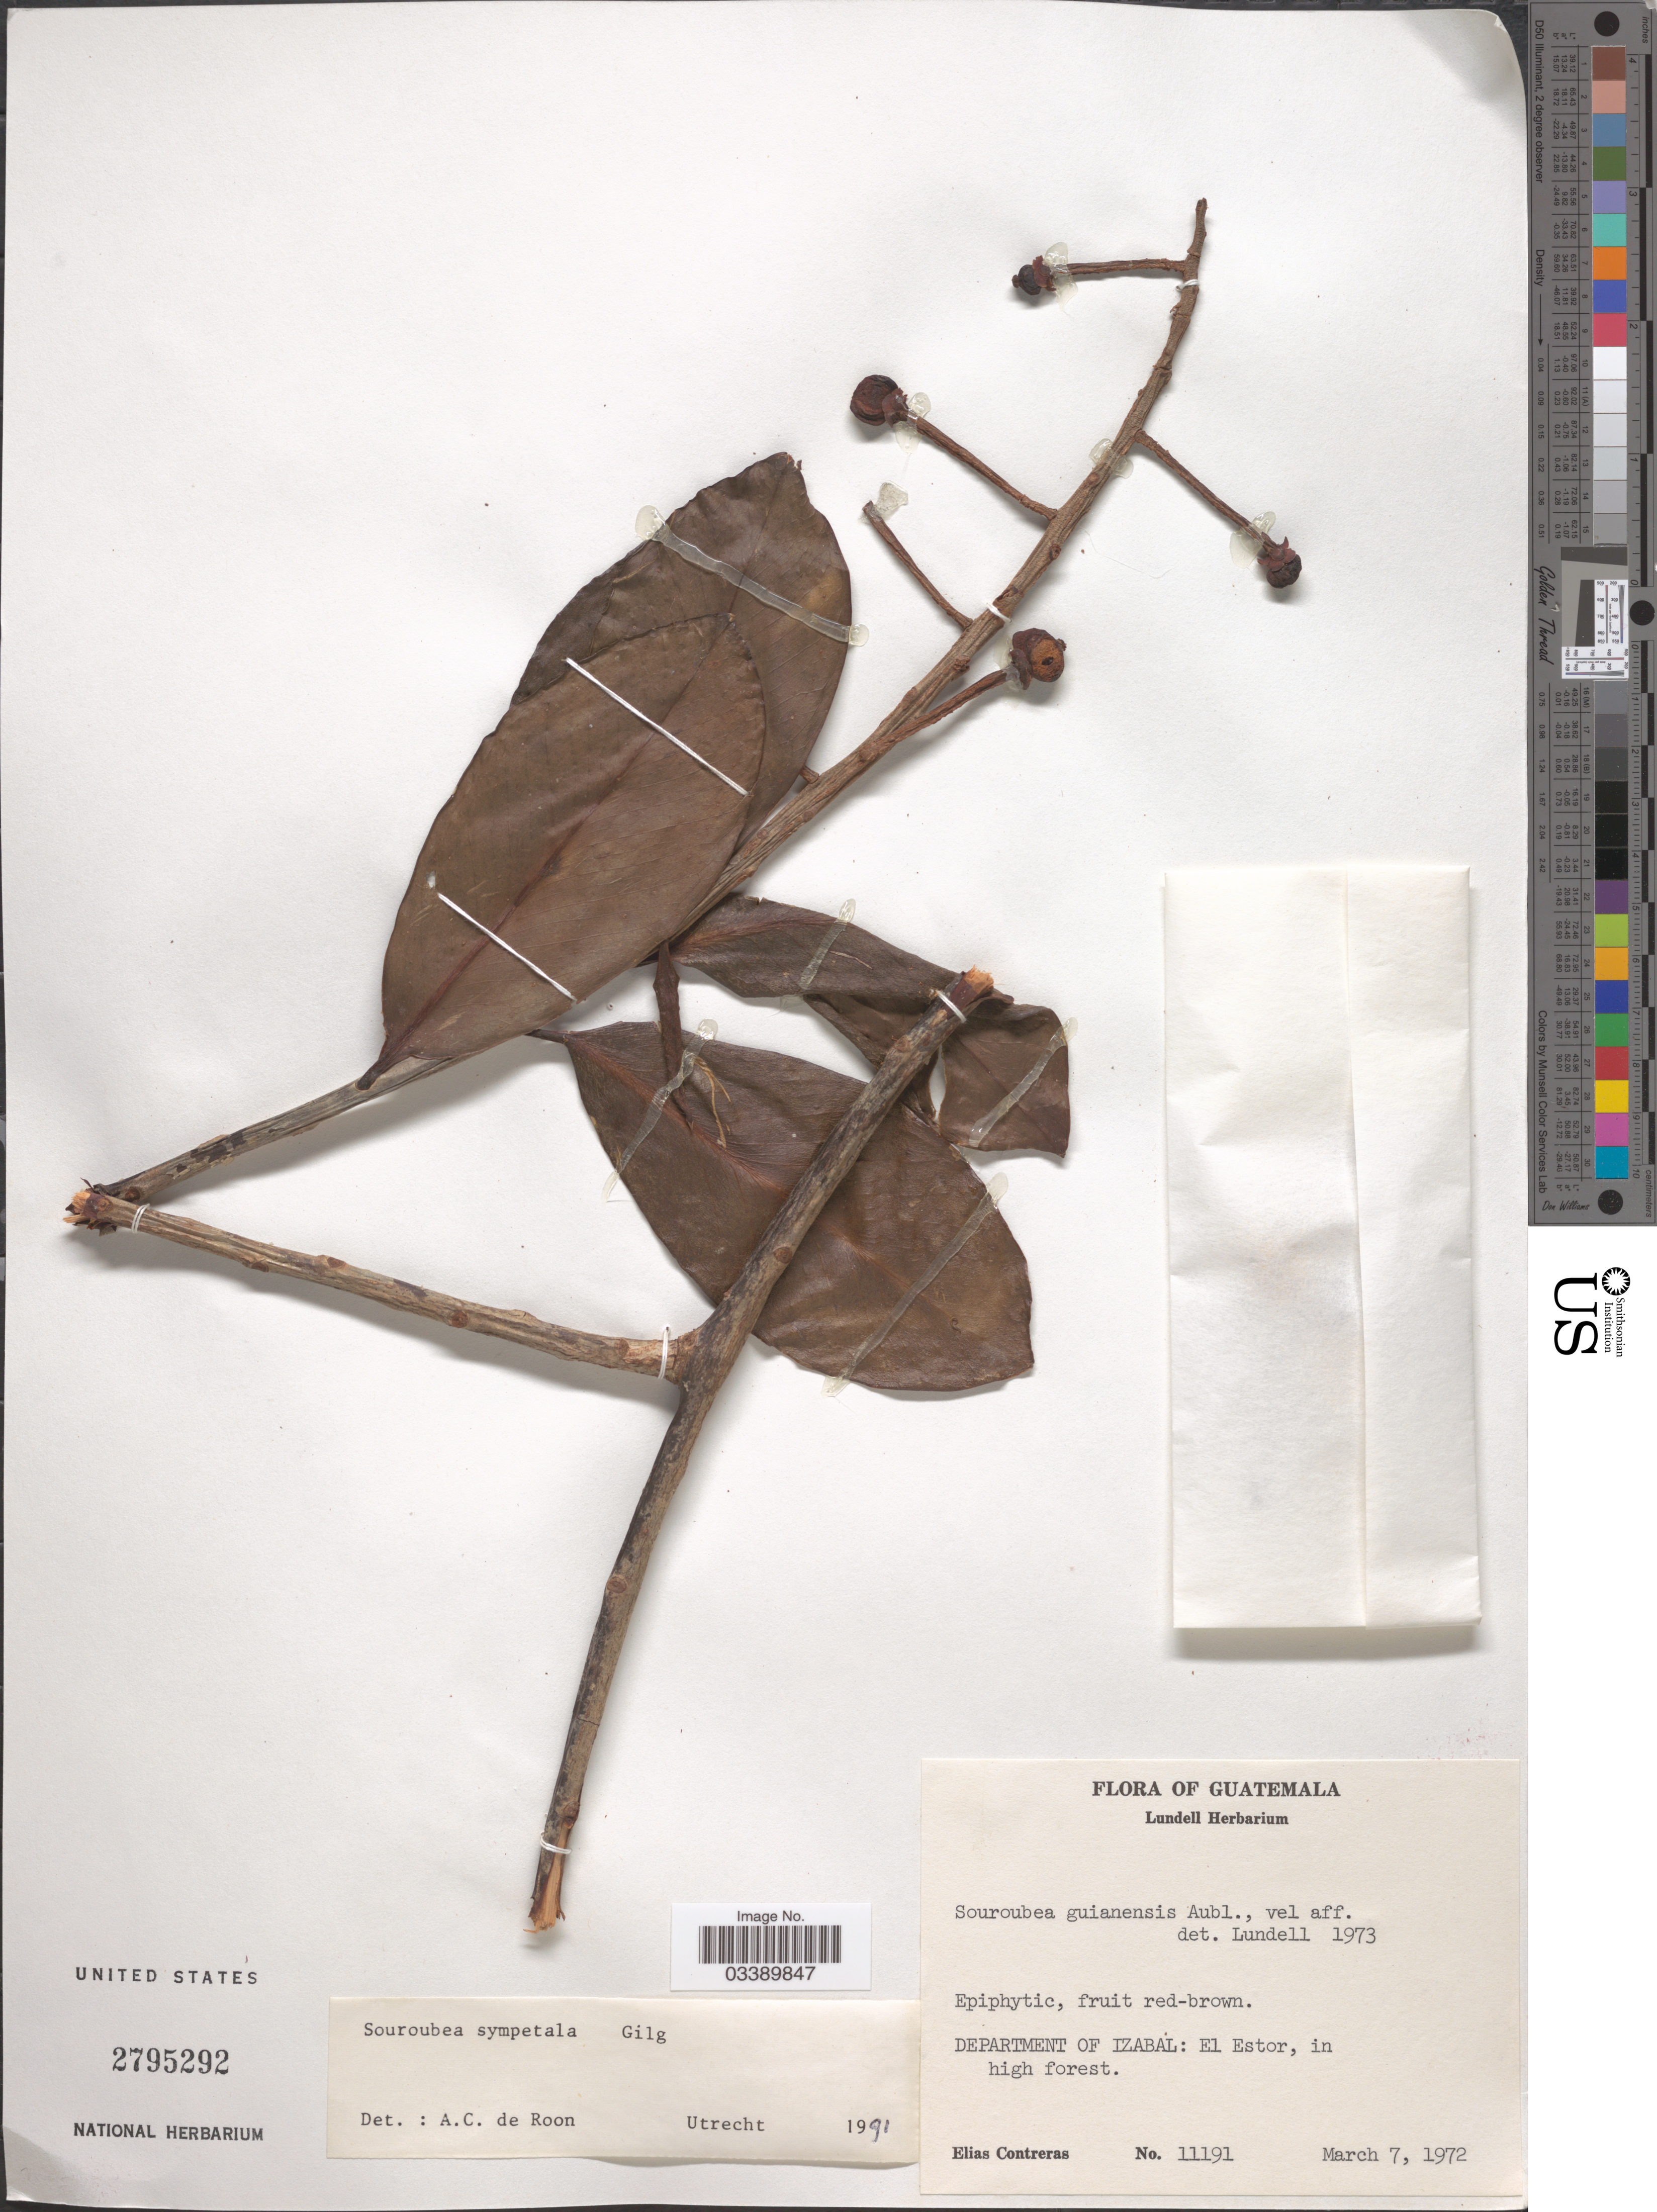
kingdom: Plantae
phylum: Tracheophyta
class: Magnoliopsida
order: Ericales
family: Marcgraviaceae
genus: Souroubea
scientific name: Souroubea sympetala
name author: Gilg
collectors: E. Contreras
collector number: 11191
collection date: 1972-03-07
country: Guatemala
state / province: Izabal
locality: Department of Izabal: El Estor, in high forest.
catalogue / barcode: US 2795292